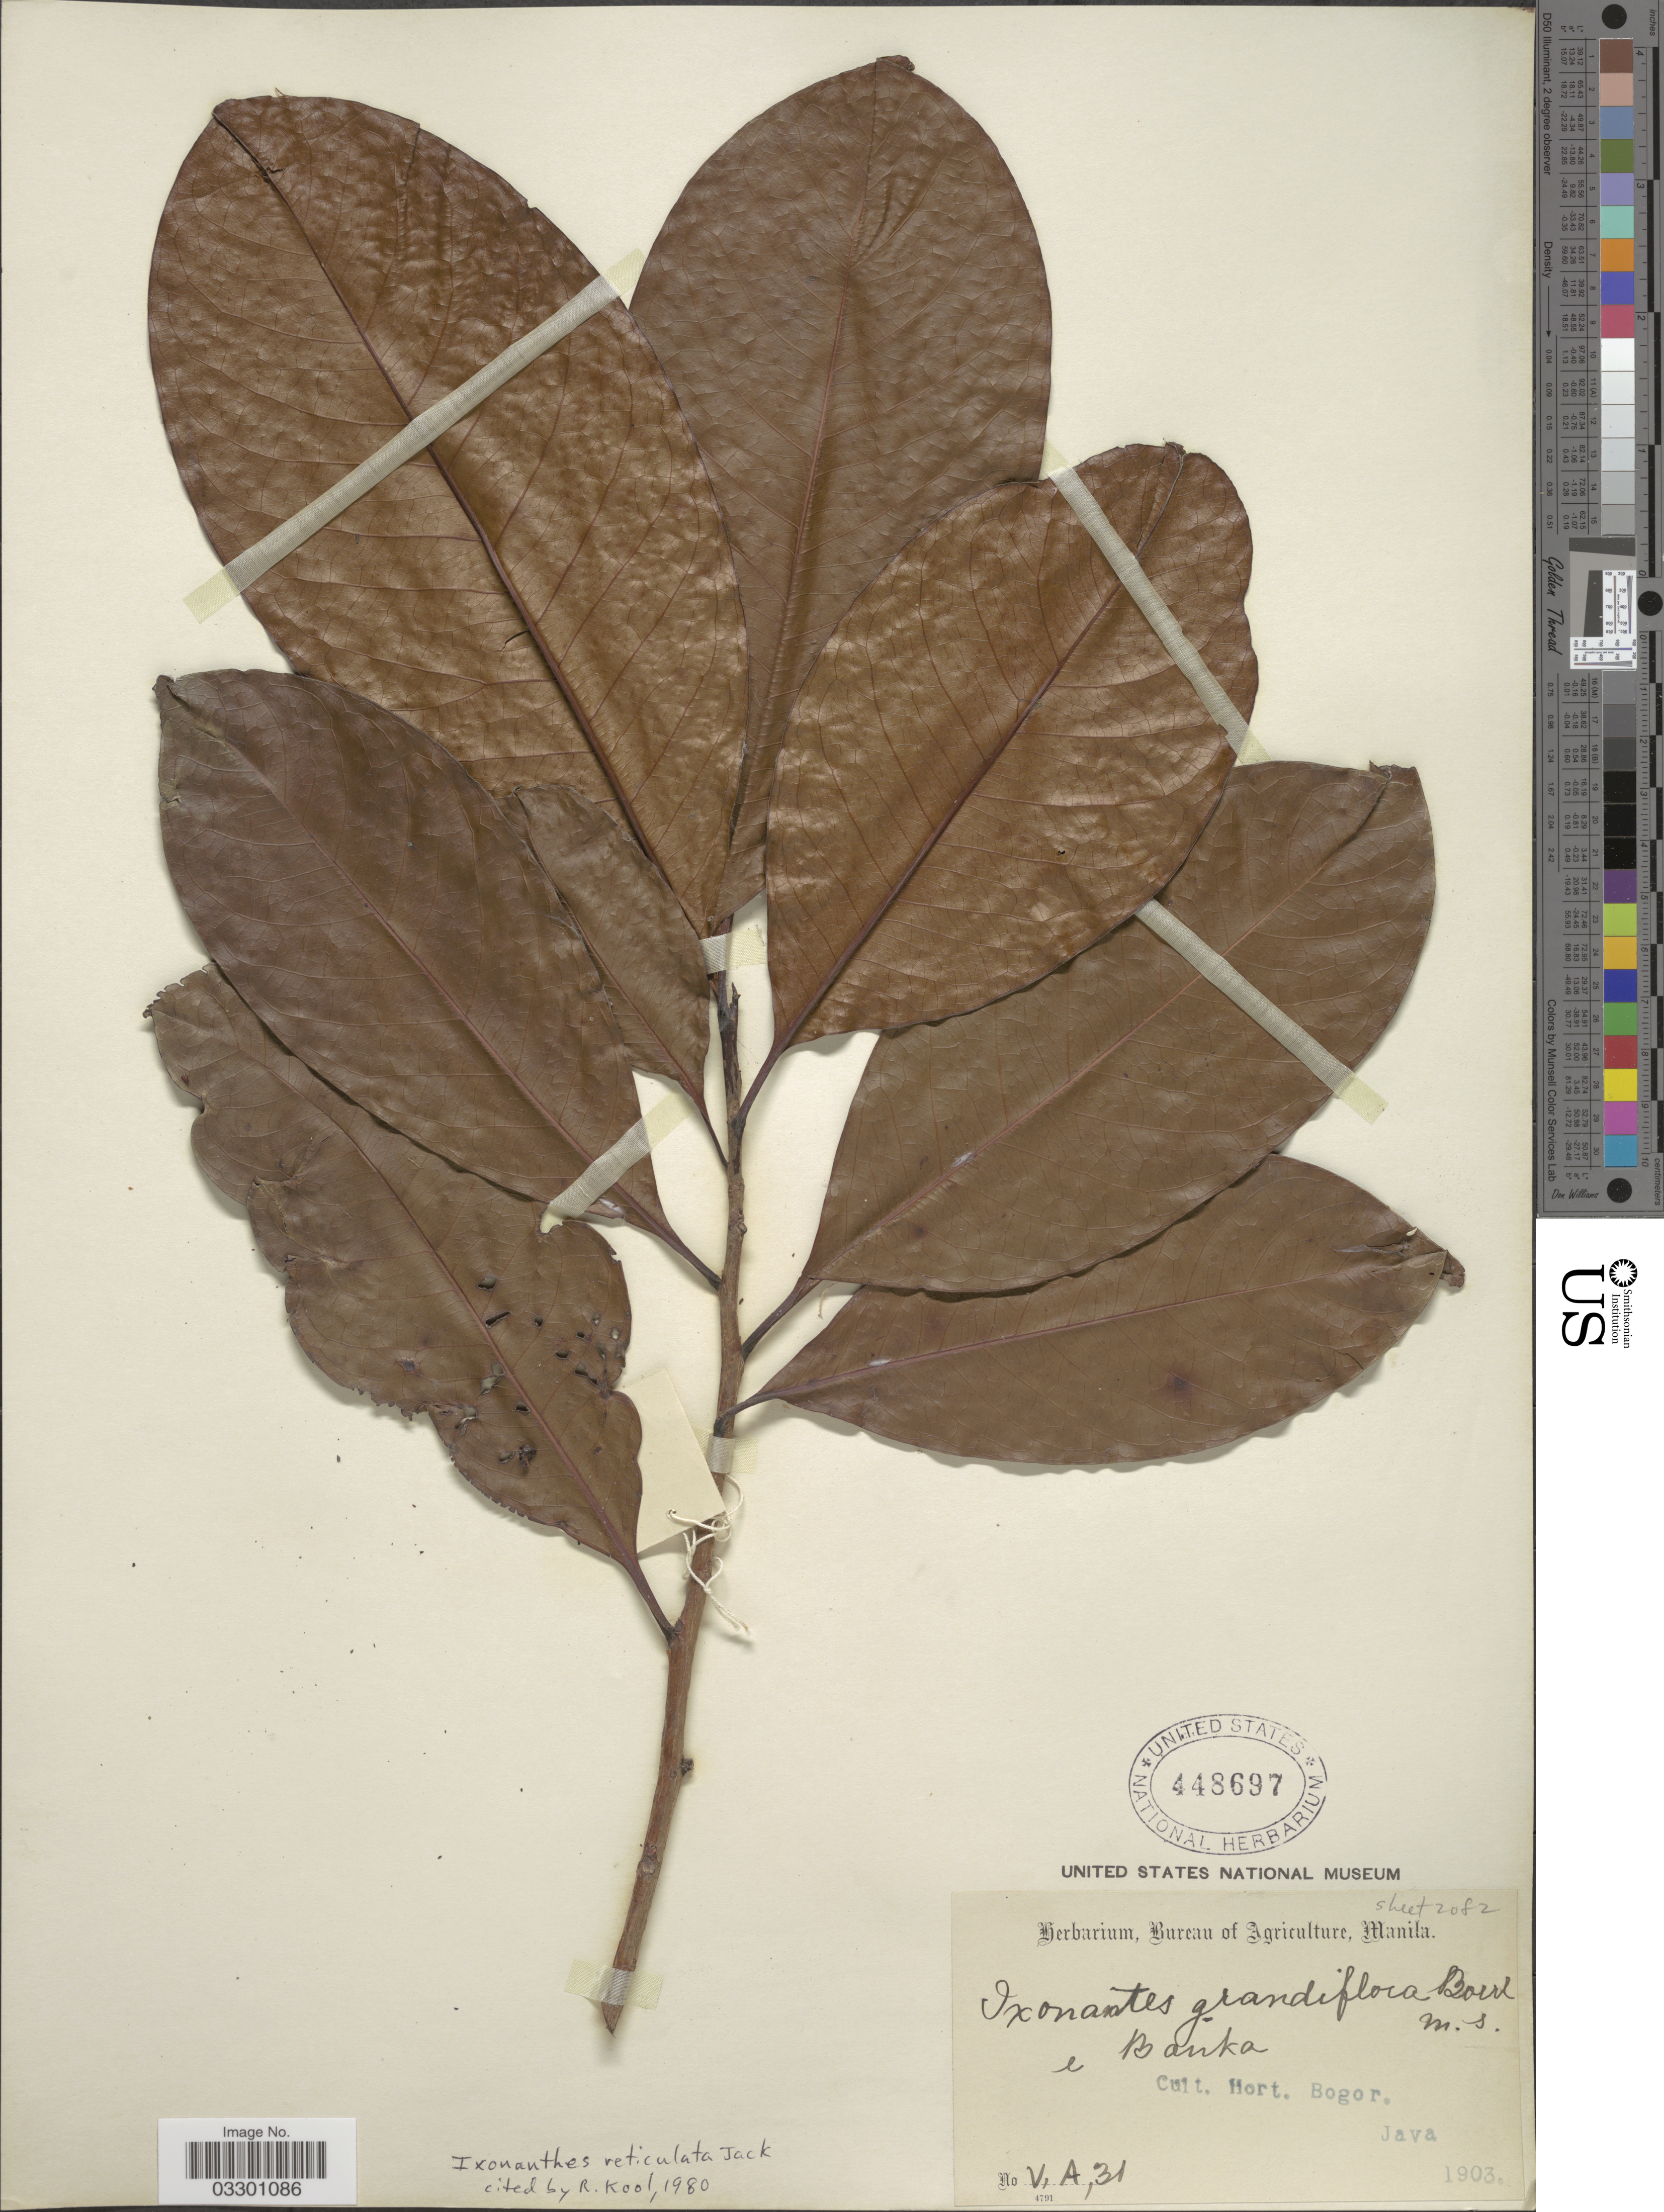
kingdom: Plantae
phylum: Tracheophyta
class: Magnoliopsida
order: Malpighiales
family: Ixonanthaceae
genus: Ixonanthes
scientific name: Ixonanthes reticulata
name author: Jack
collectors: ex Herb. Bur. Agric. Manila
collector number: V,A,31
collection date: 1903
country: Indonesia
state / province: Java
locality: Cult. Hort. Bogor.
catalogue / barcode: US 448697